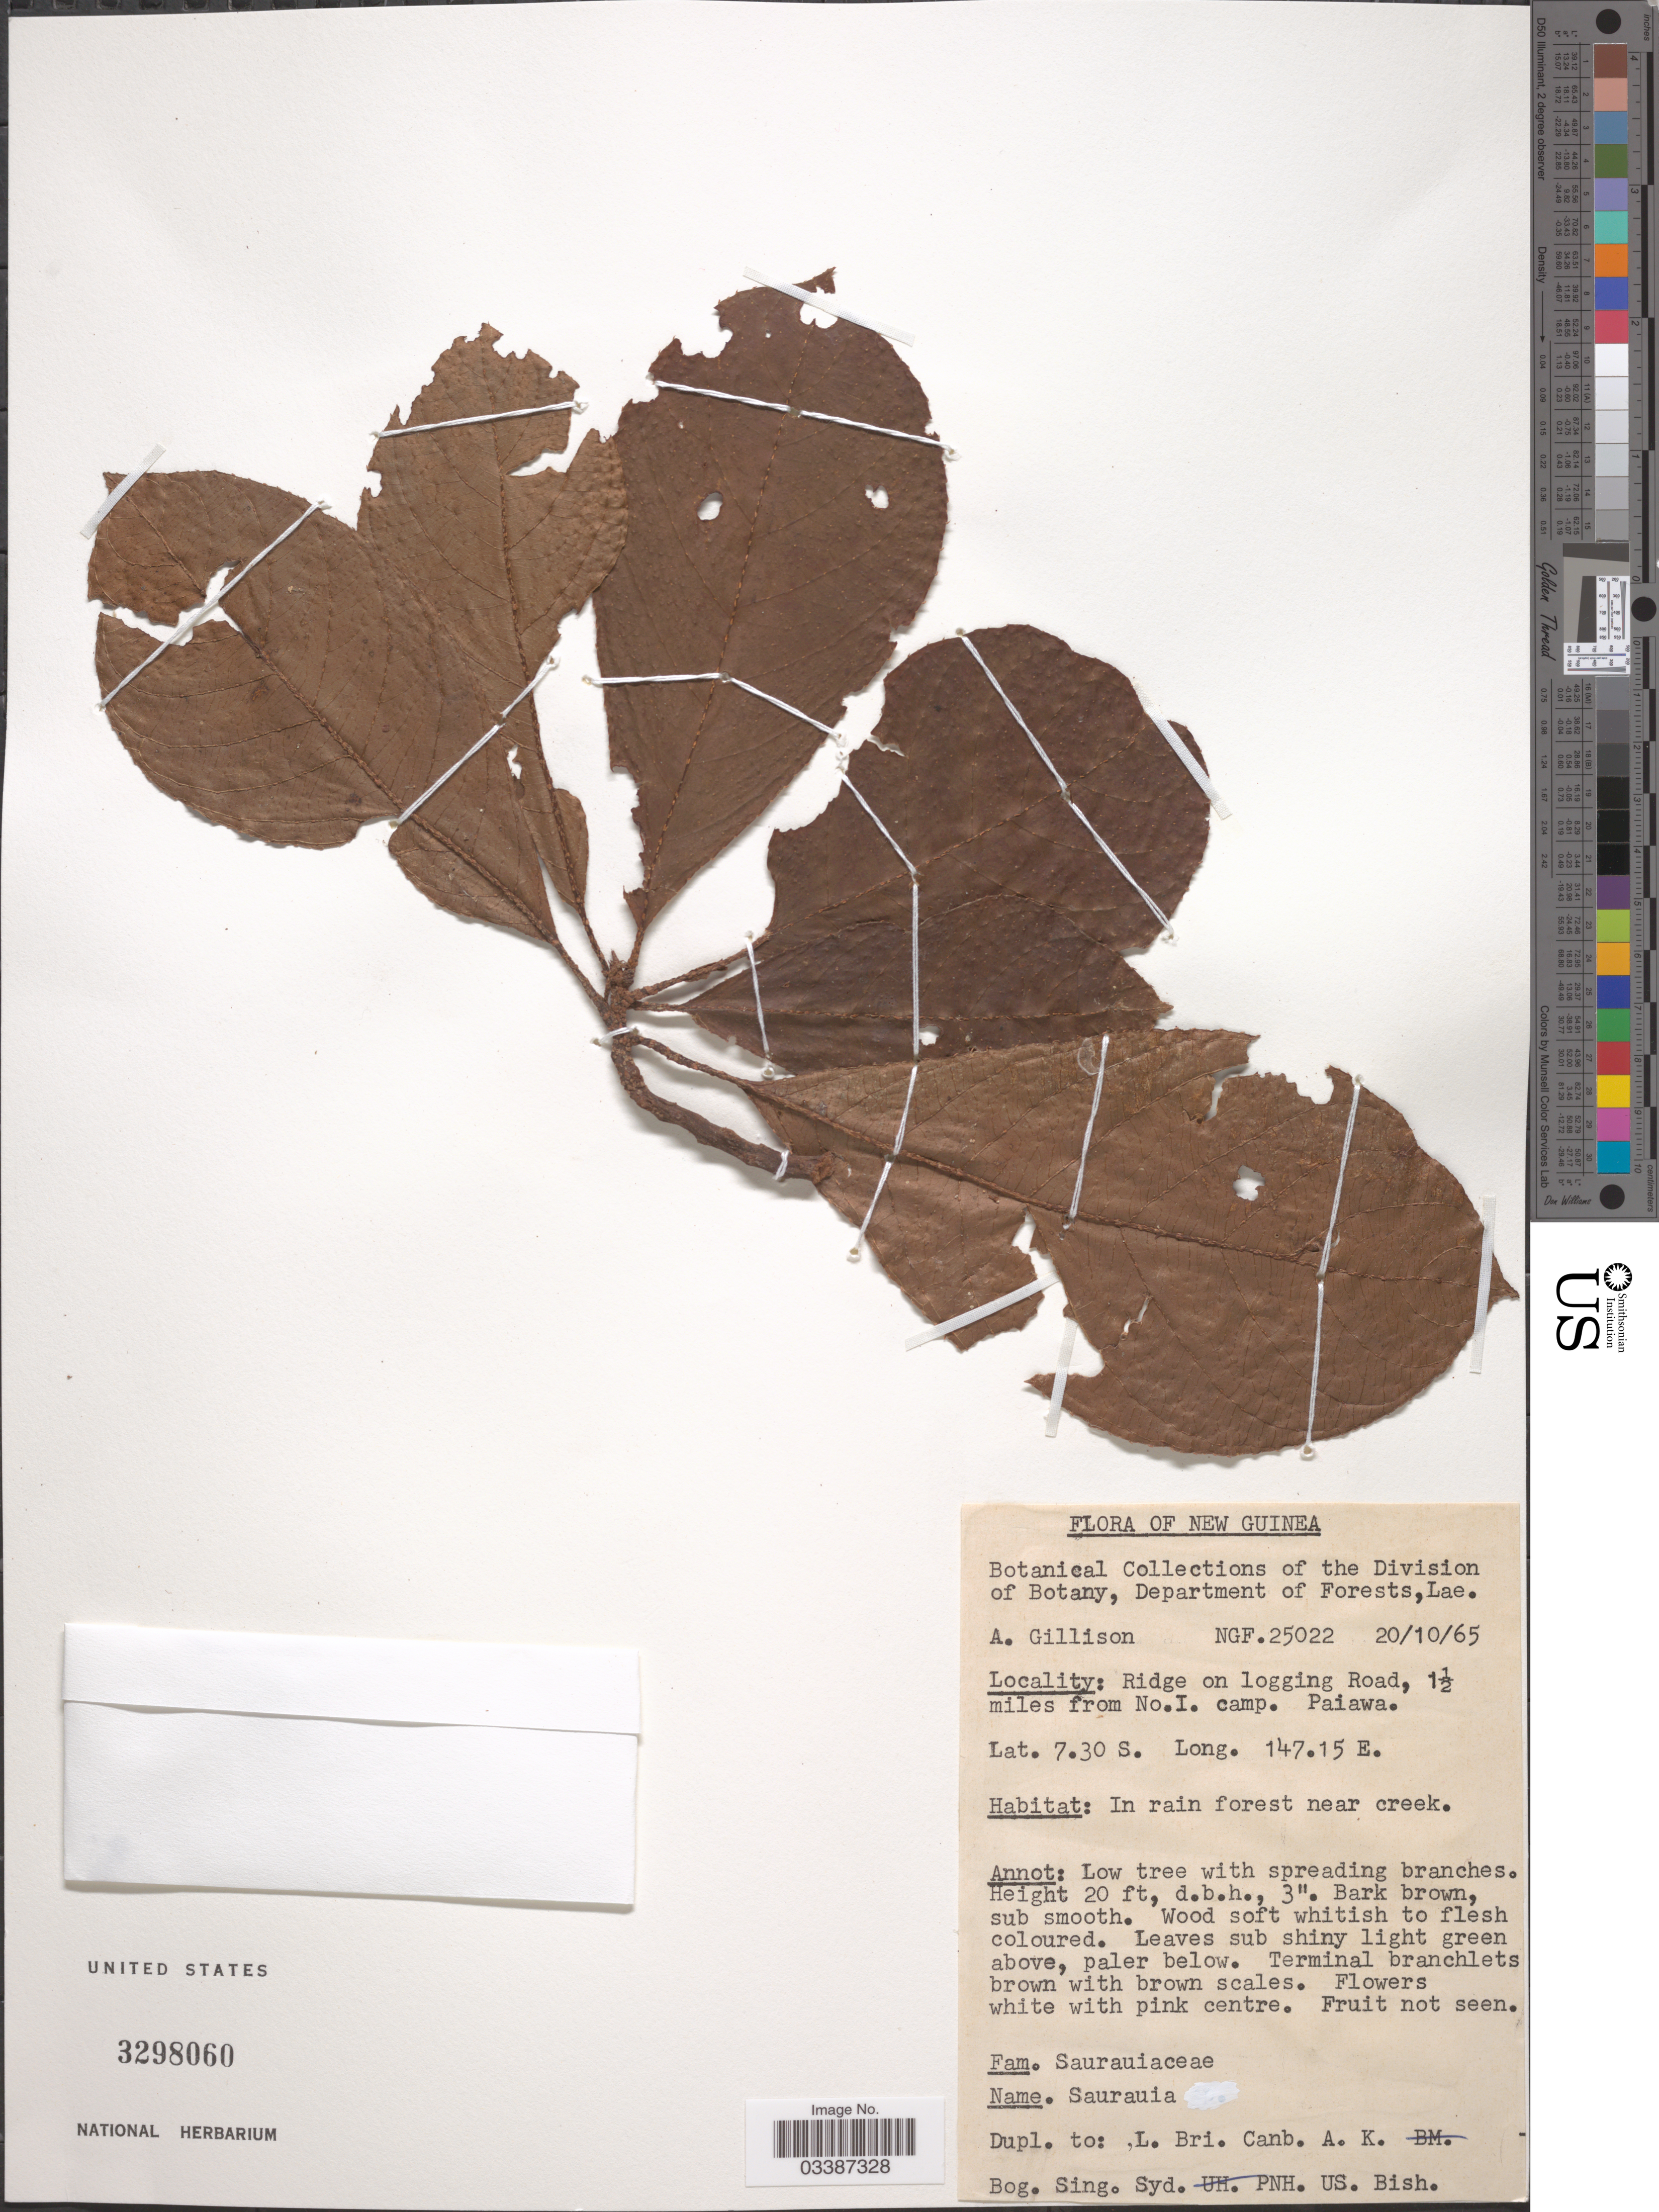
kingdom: Plantae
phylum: Tracheophyta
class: Magnoliopsida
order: Ericales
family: Actinidiaceae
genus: Saurauia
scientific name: Saurauia sp.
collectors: A. Gillison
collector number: NGF25022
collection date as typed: Transcribed d/m/y: 20/10/65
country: Papua New Guinea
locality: New Guinea. Ridge on logging Road, 1½ miles from No.I. camp. Paiawa.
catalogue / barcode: US 3298060